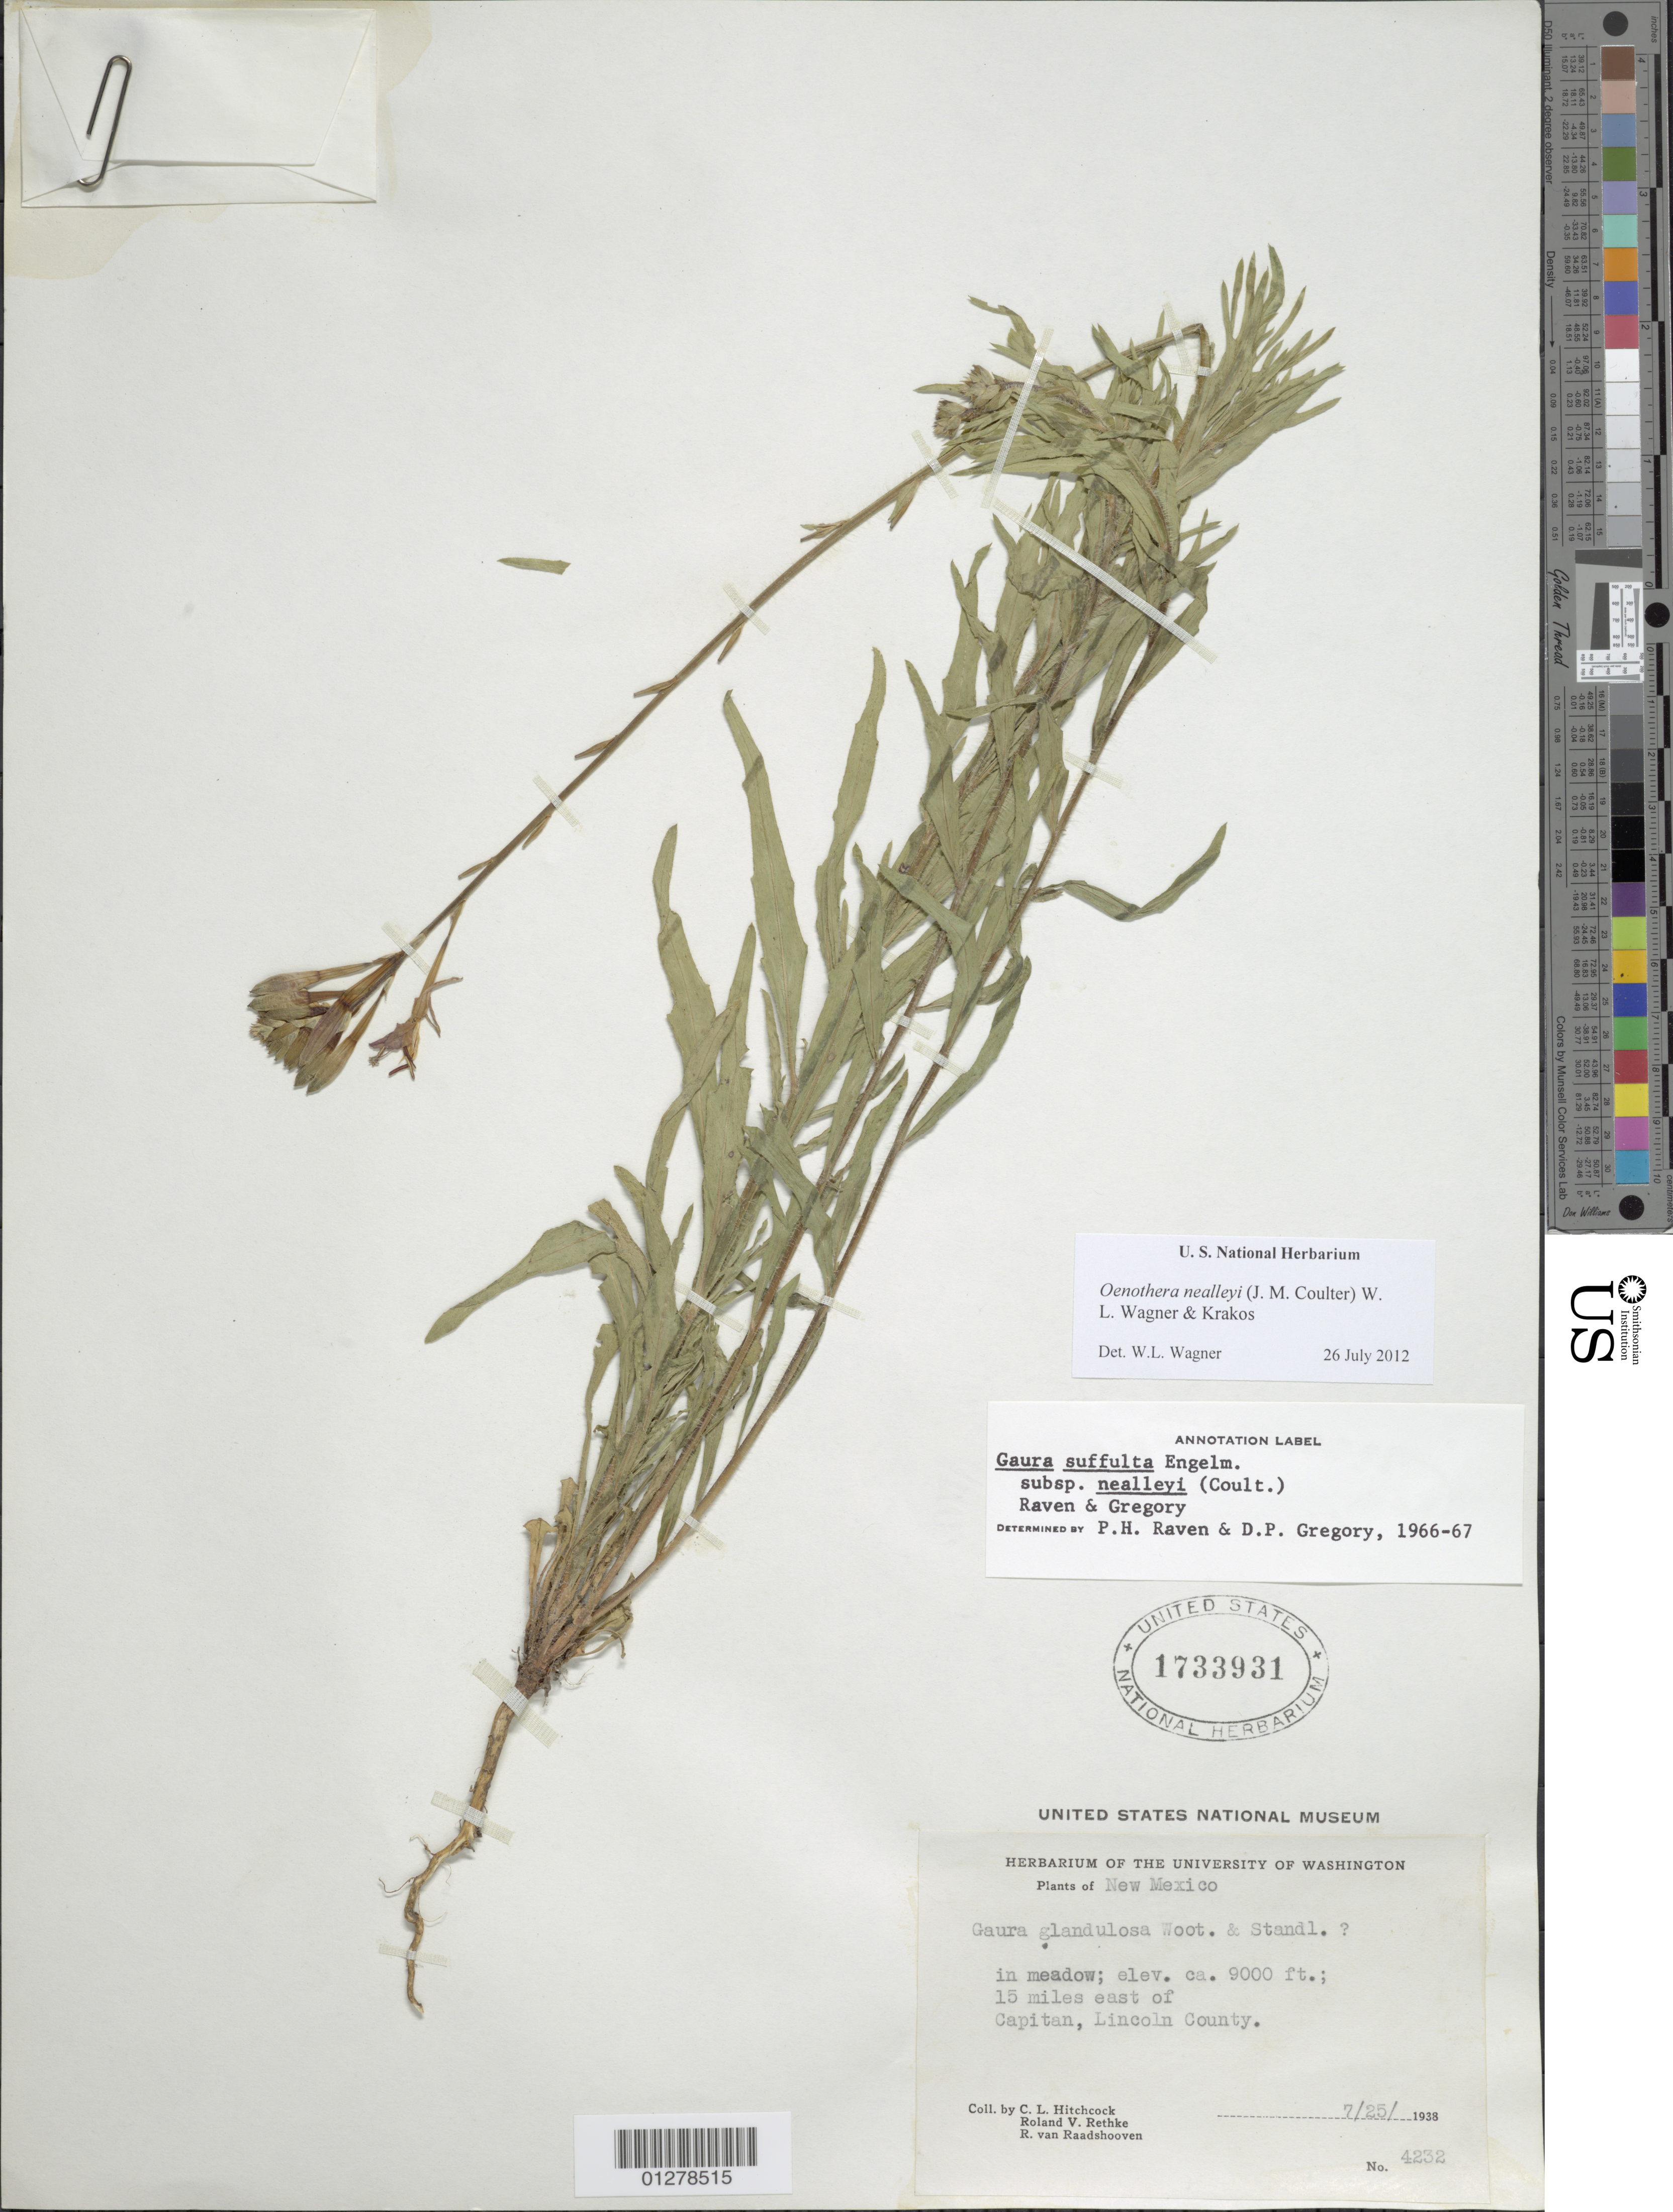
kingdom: Plantae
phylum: Tracheophyta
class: Magnoliopsida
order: Myrtales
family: Onagraceae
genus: Oenothera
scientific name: Oenothera nealleyi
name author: (J.M. Coult.) Krakos & W.L. Wagner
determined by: Wagner, W. L., (BOT), Smithsonian Institution - National Museum of Natural History (UNITED STATES)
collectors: C. L. Hitchcock, R. Rethke & R. Raadshooven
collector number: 4232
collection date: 1938-07-25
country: United States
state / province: New Mexico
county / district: Lincoln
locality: Capitan, in meadow.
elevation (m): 2743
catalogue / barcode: US 1733931